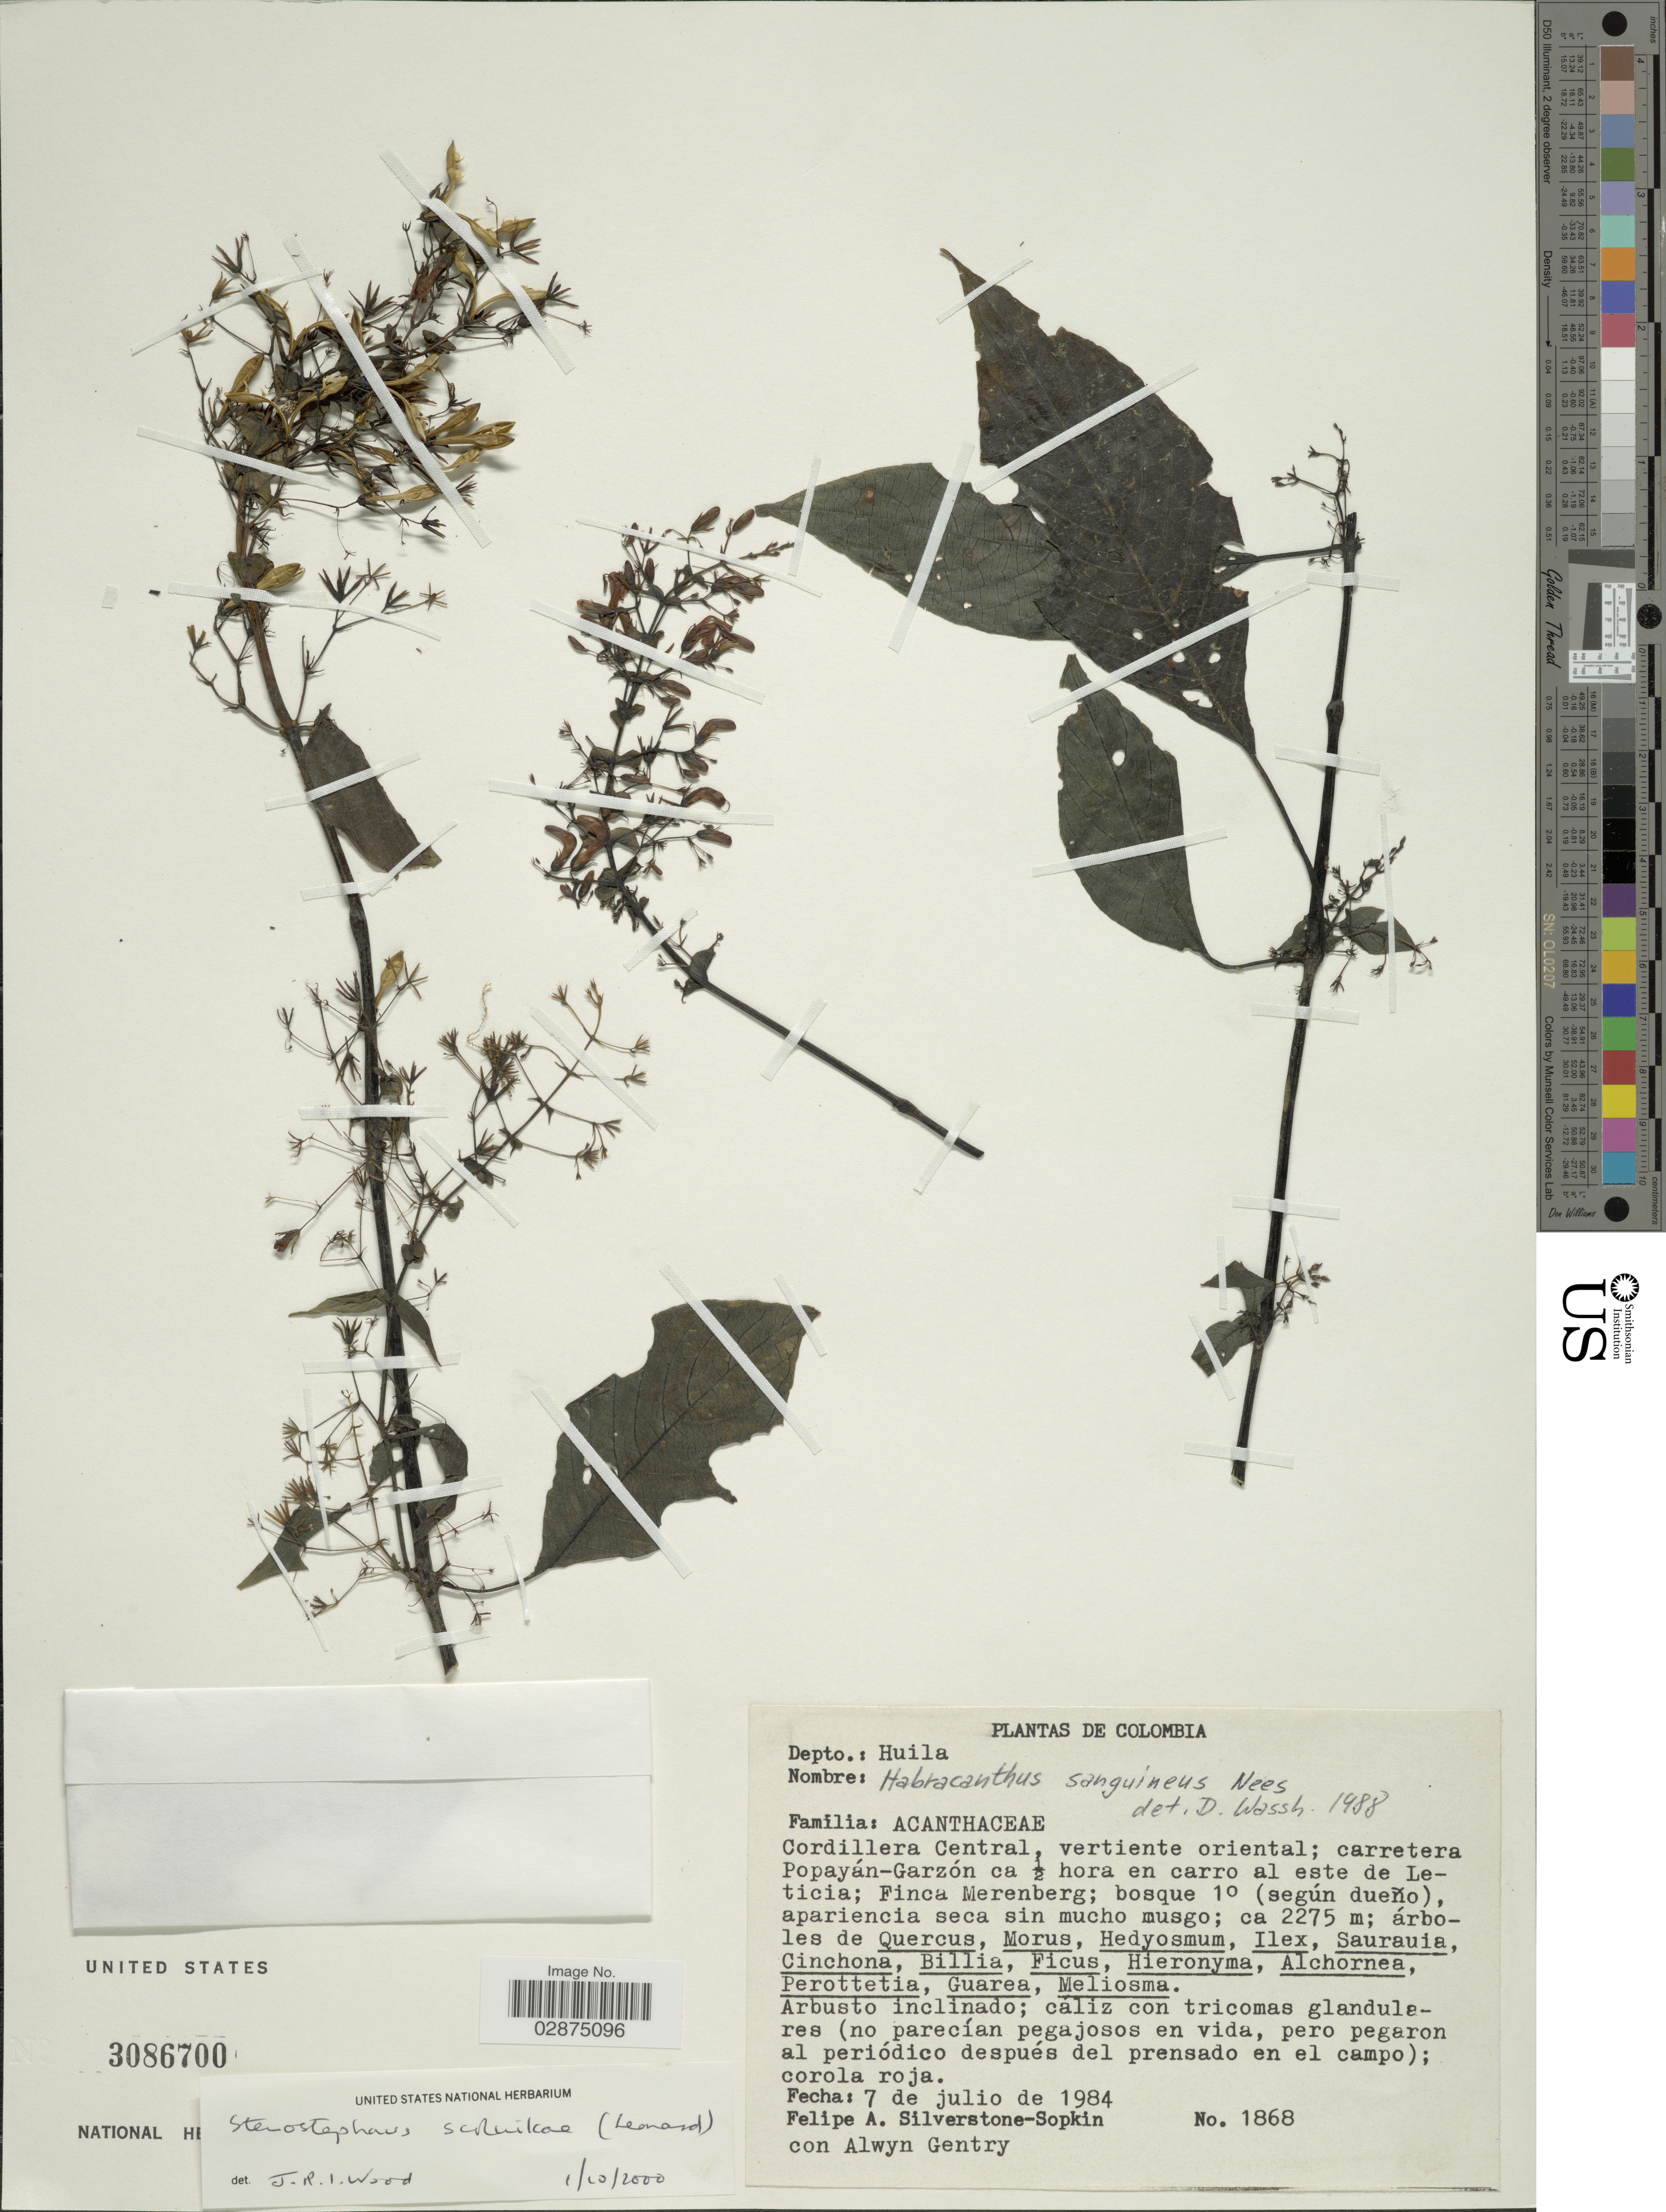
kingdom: Plantae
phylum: Tracheophyta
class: Magnoliopsida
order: Lamiales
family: Acanthaceae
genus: Habracanthus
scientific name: Habracanthus scolnikae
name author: Leonard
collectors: P. A. Silverstone-Sopkin & A. H. Gentry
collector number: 1868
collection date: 1984-07-07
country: Colombia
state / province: Huila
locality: Depto.: Huila. Cordillera Central, vertiente oriental; carretera Popayán-Garzón ca ½ hora en carro al este de Leticia; Finca Merenberg.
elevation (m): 2275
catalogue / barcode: US 3086700